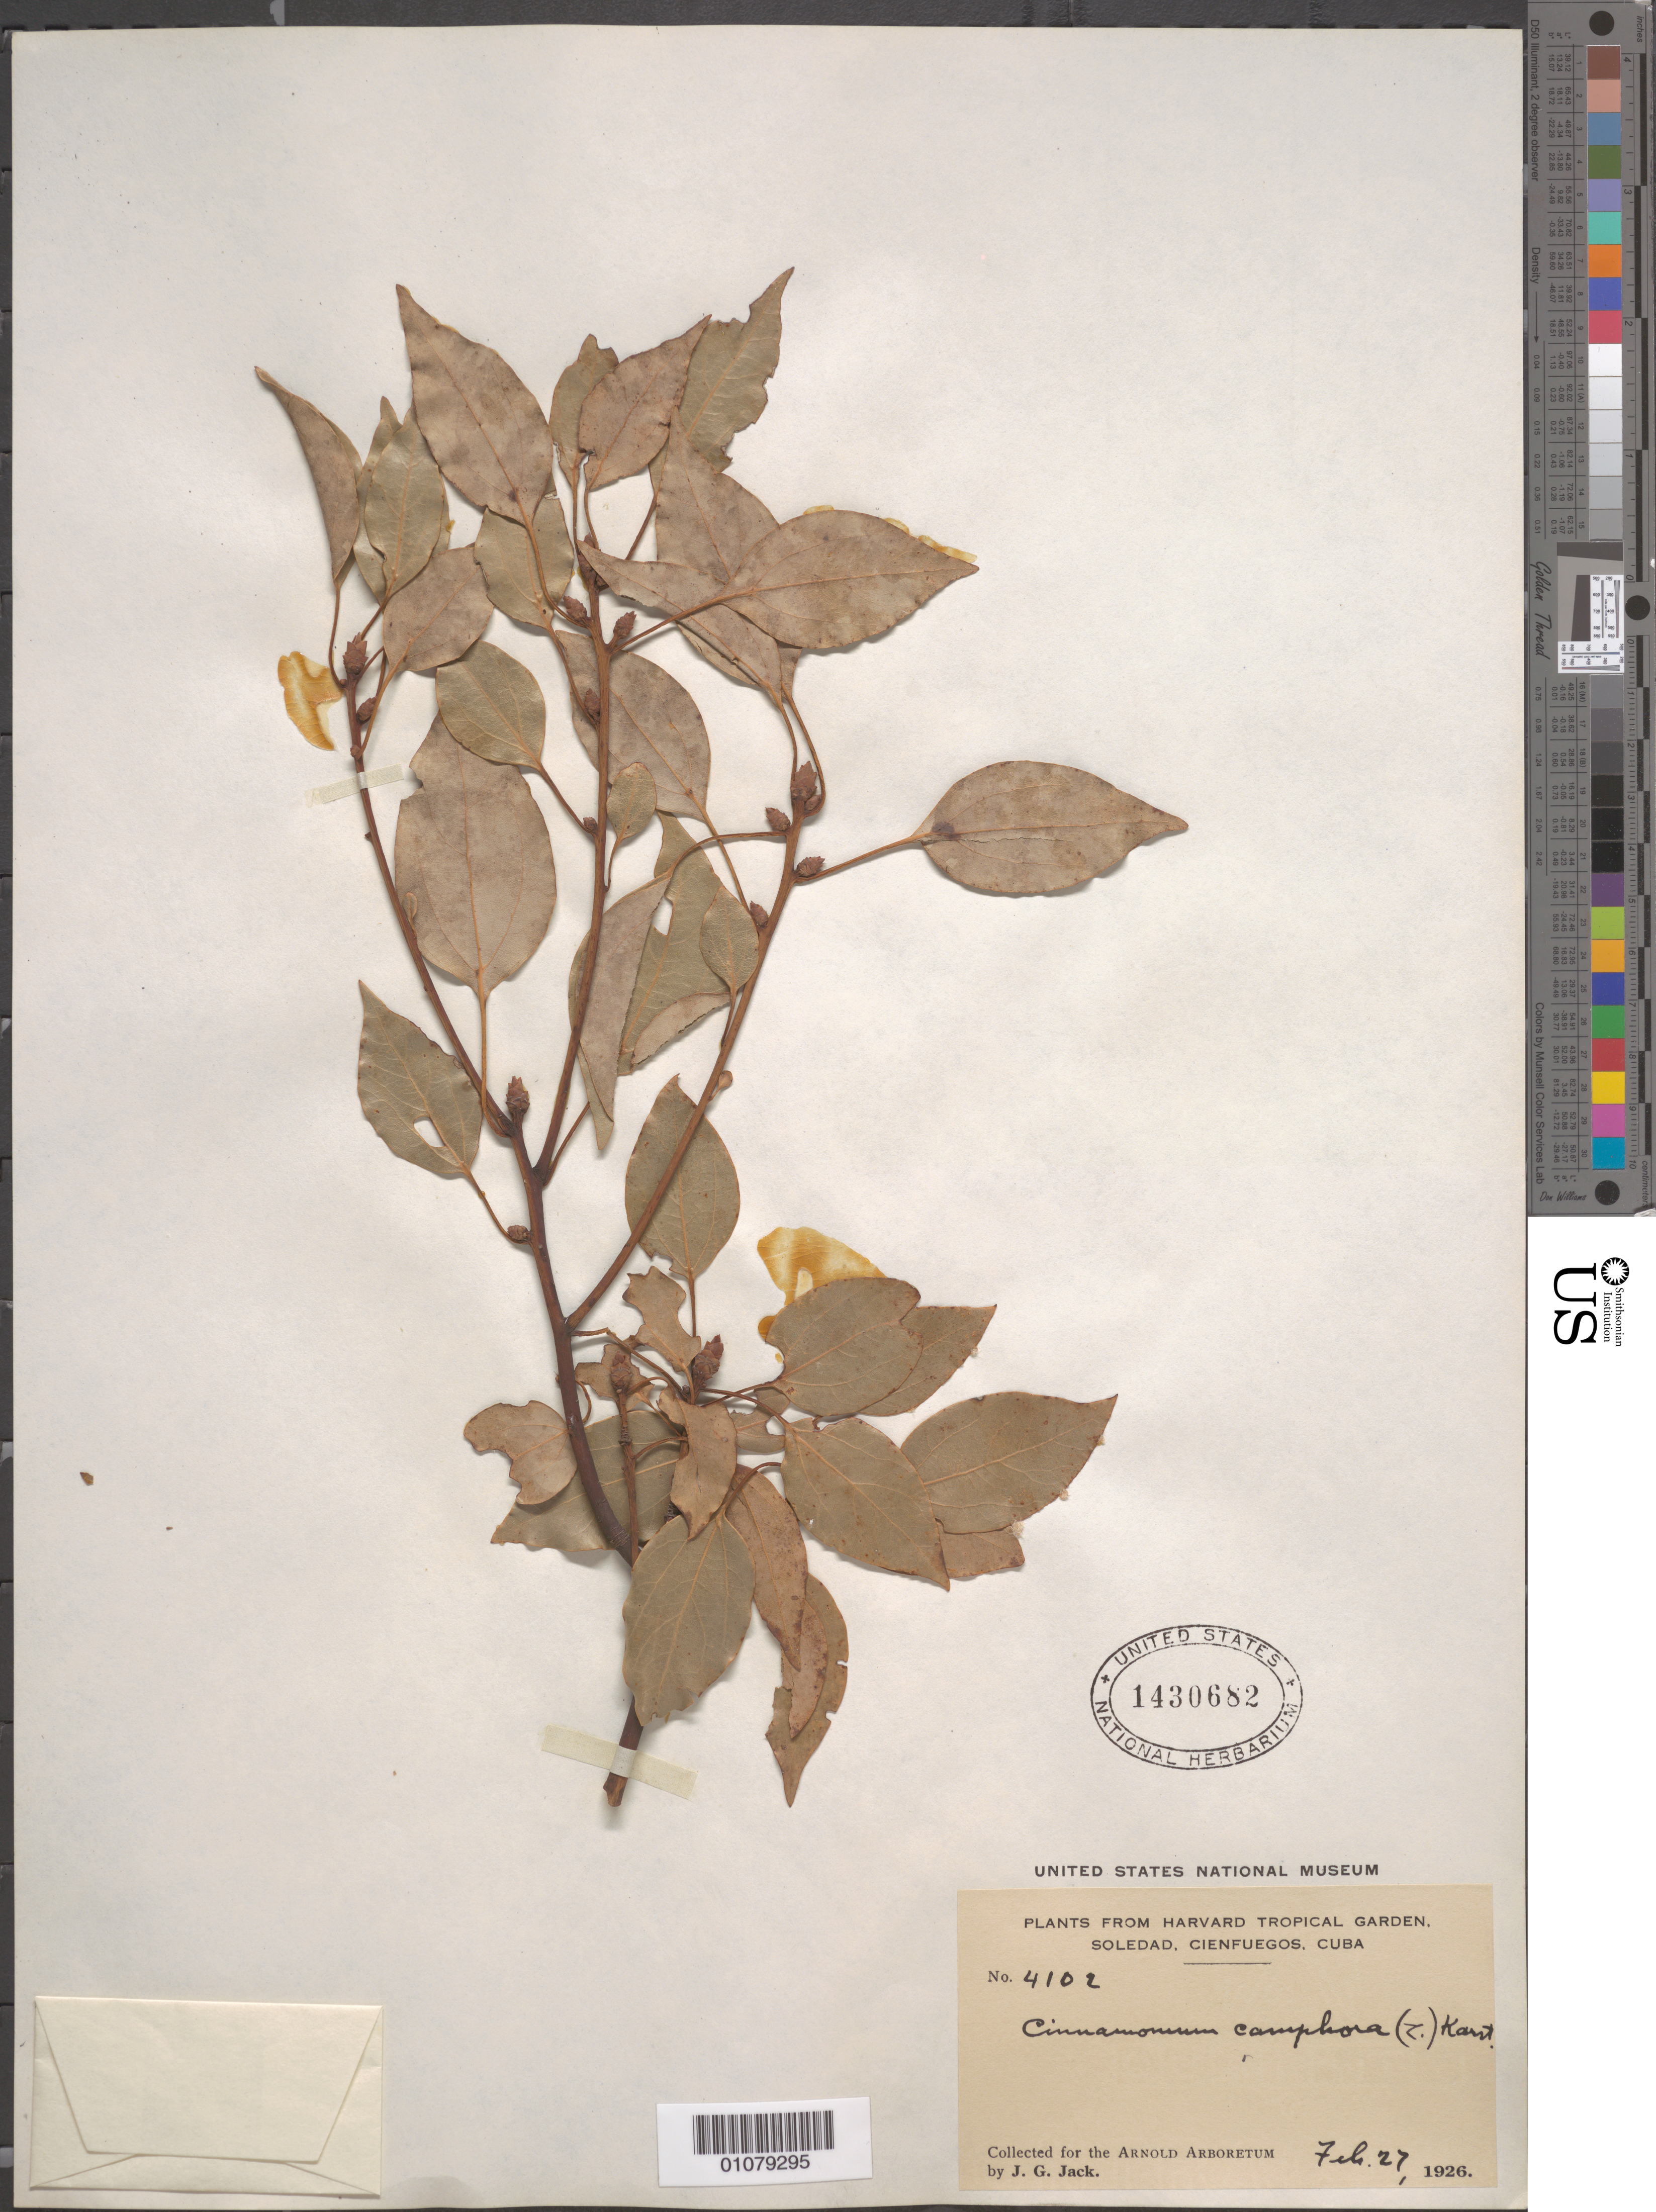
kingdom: Plantae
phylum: Tracheophyta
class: Magnoliopsida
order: Laurales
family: Lauraceae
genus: Cinnamomum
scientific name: Cinnamomum camphora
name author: (L.) J. Presl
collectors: J. G. Jack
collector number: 4102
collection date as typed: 27 Feb 1926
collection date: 1926-02-27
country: Cuba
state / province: Cienfuegos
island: Cuba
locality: Plants from Harvard Tropical Garden Soledad, Cienfuegos, Cuba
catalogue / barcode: US 1430682